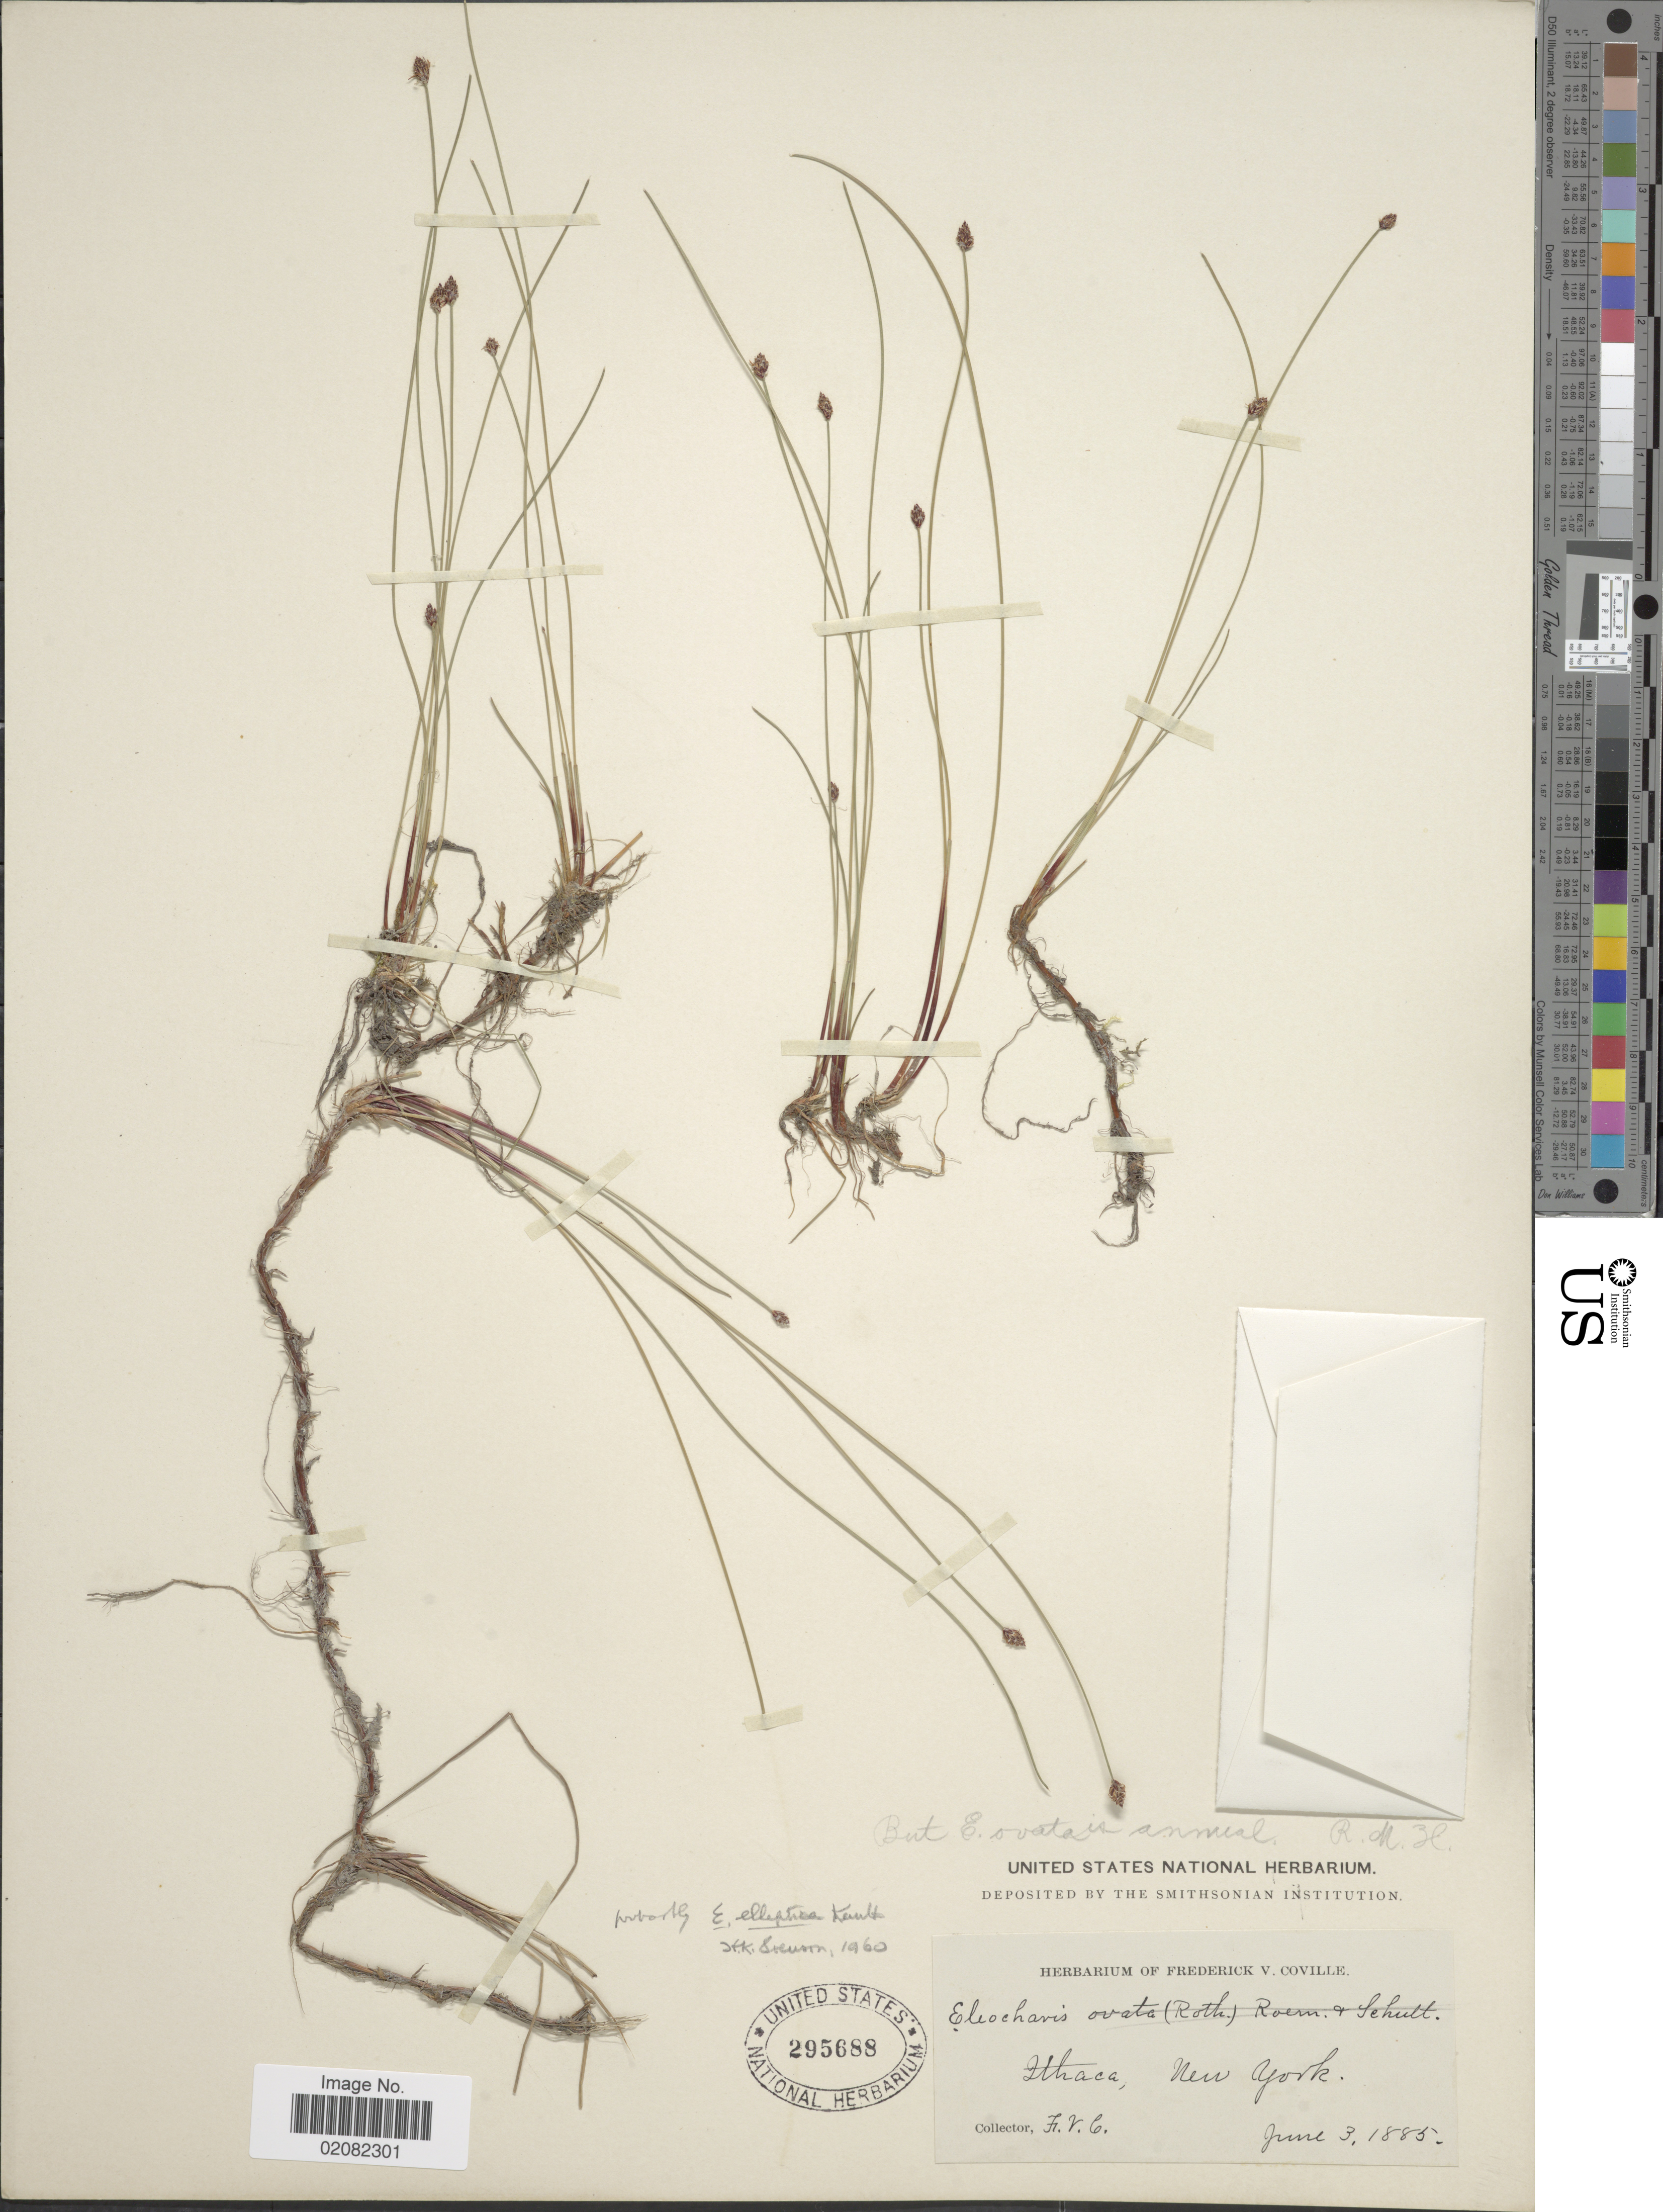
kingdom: Plantae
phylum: Tracheophyta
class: Liliopsida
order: Poales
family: Cyperaceae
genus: Eleocharis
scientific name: Eleocharis elliptica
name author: Kunth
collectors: F. V. Coville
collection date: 1885-06-03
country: United States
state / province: New York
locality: Ithaca, New York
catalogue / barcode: US 295688